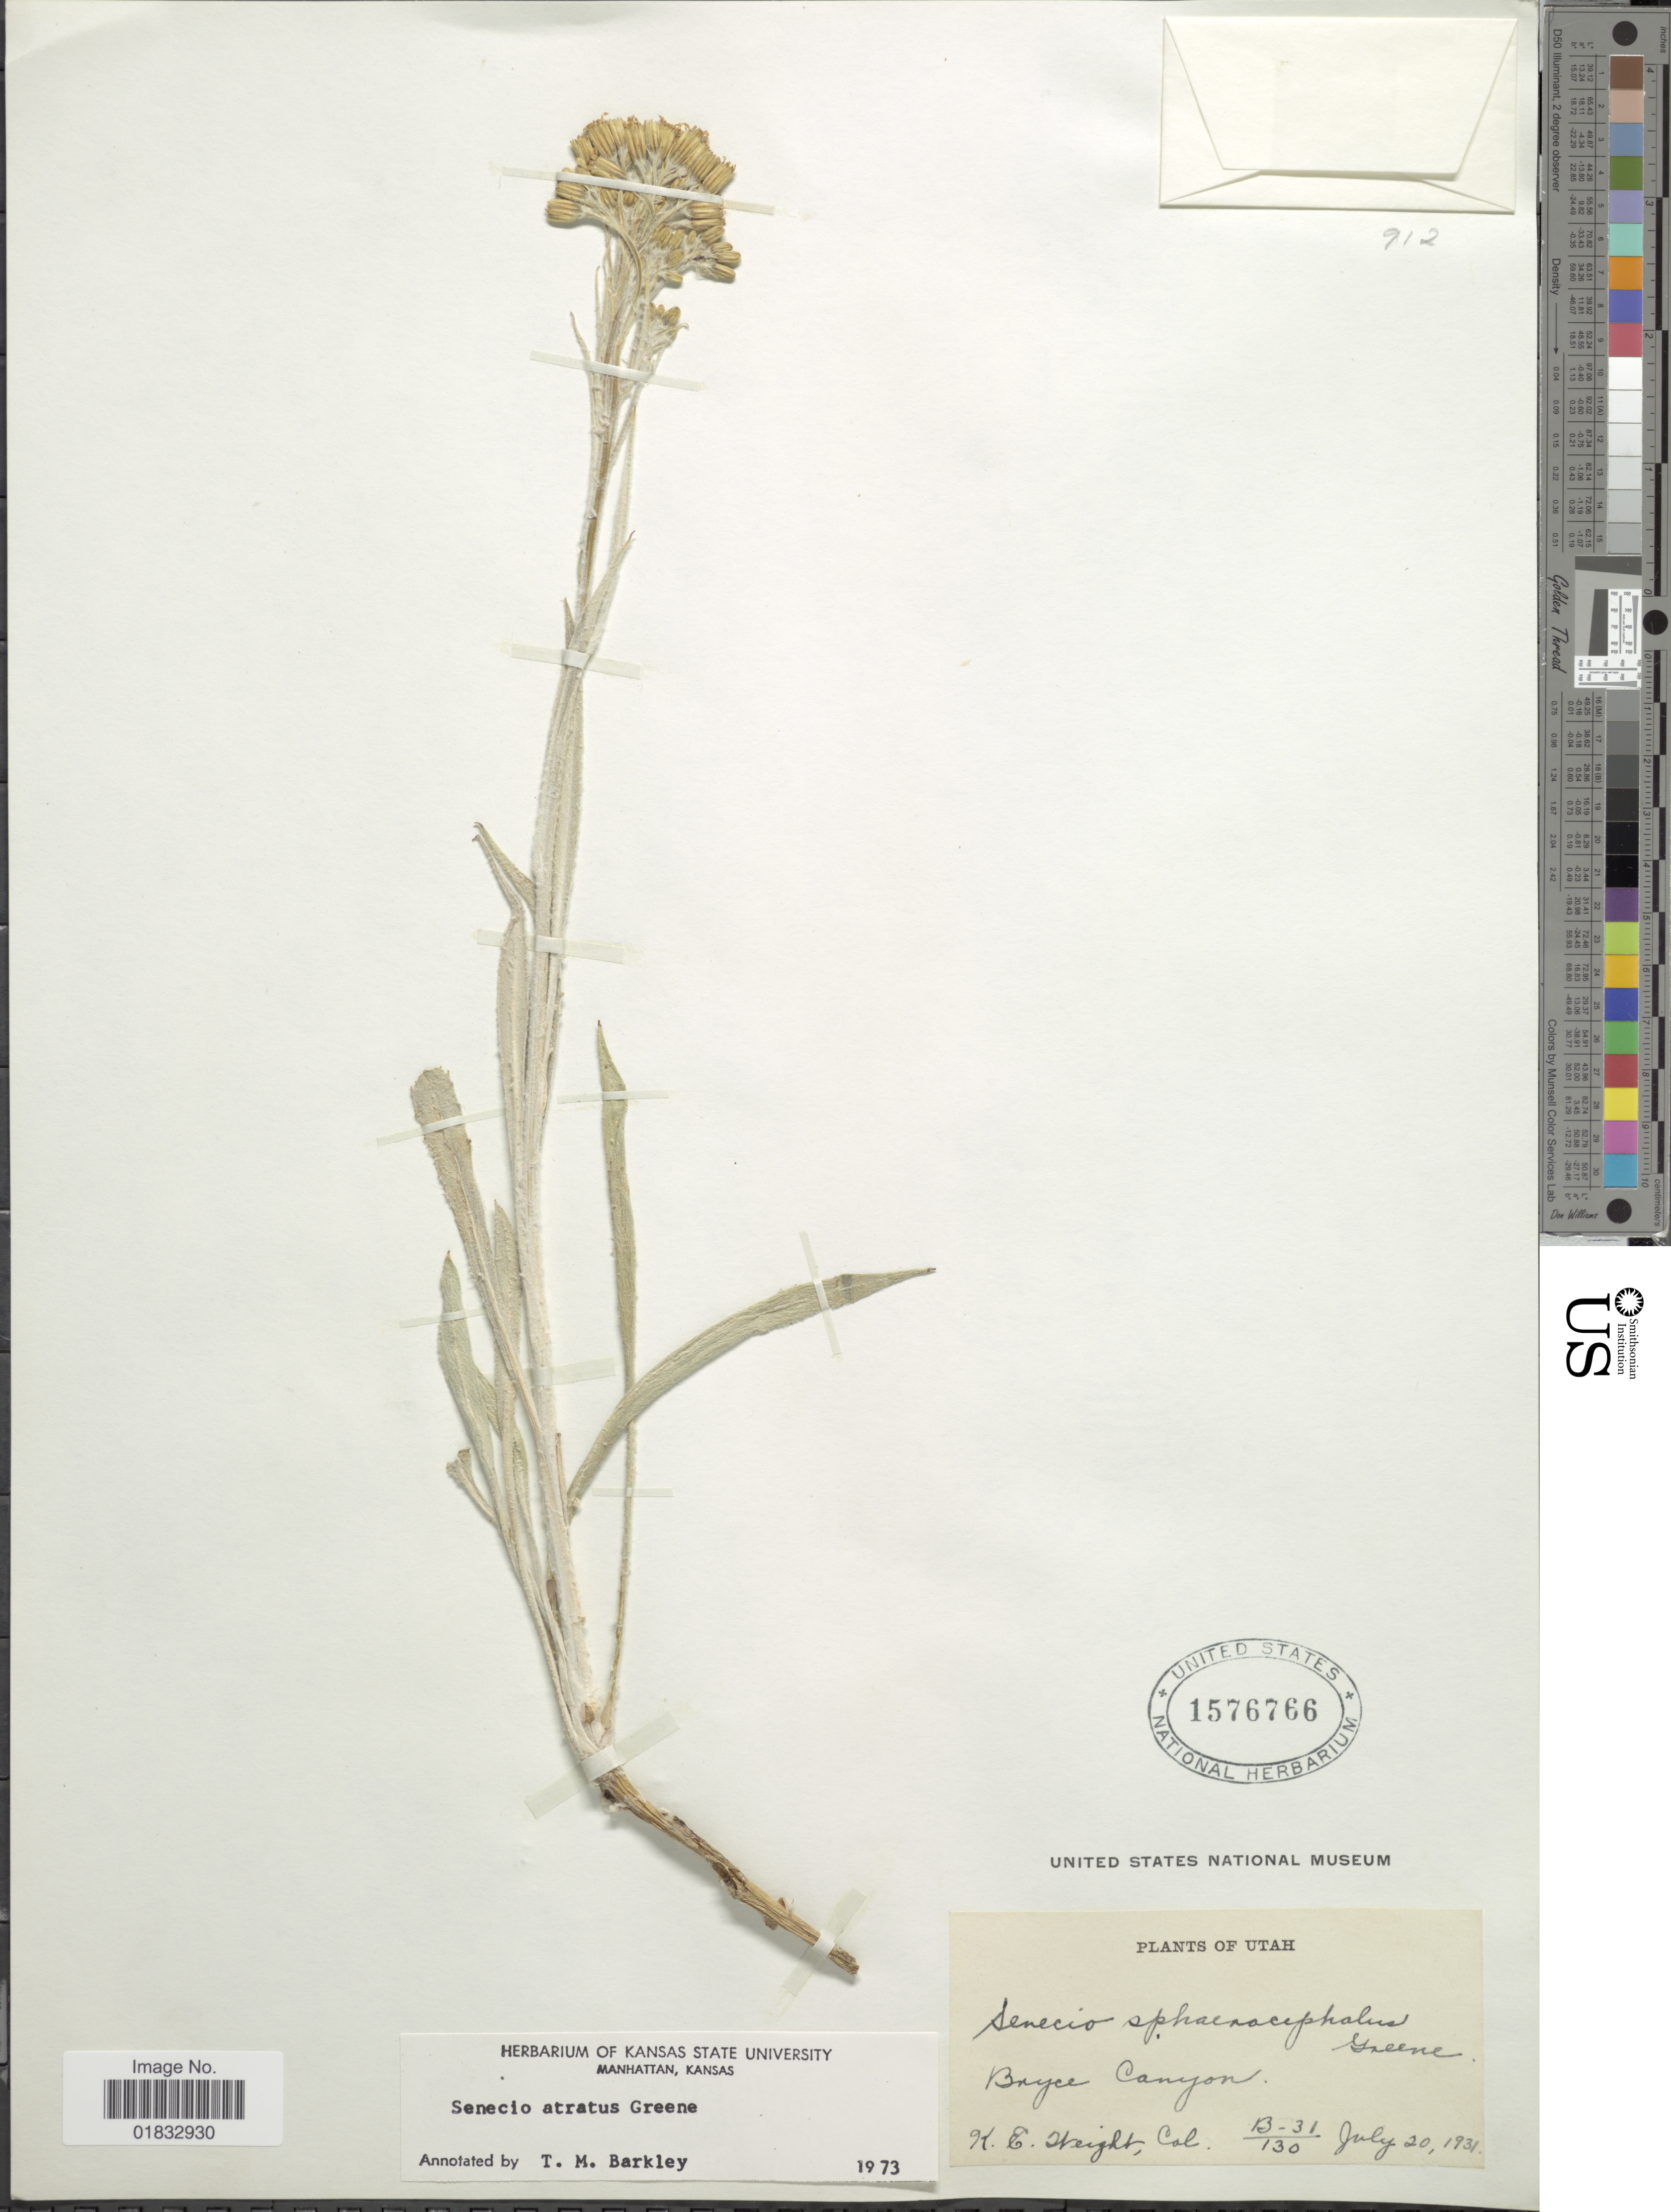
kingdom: Plantae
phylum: Tracheophyta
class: Magnoliopsida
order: Asterales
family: Asteraceae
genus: Senecio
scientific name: Senecio atratus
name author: Greene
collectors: K. Weight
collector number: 13-31*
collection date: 1931-07-20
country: United States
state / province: Utah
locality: Bryce Canyon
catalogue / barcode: US 1576766